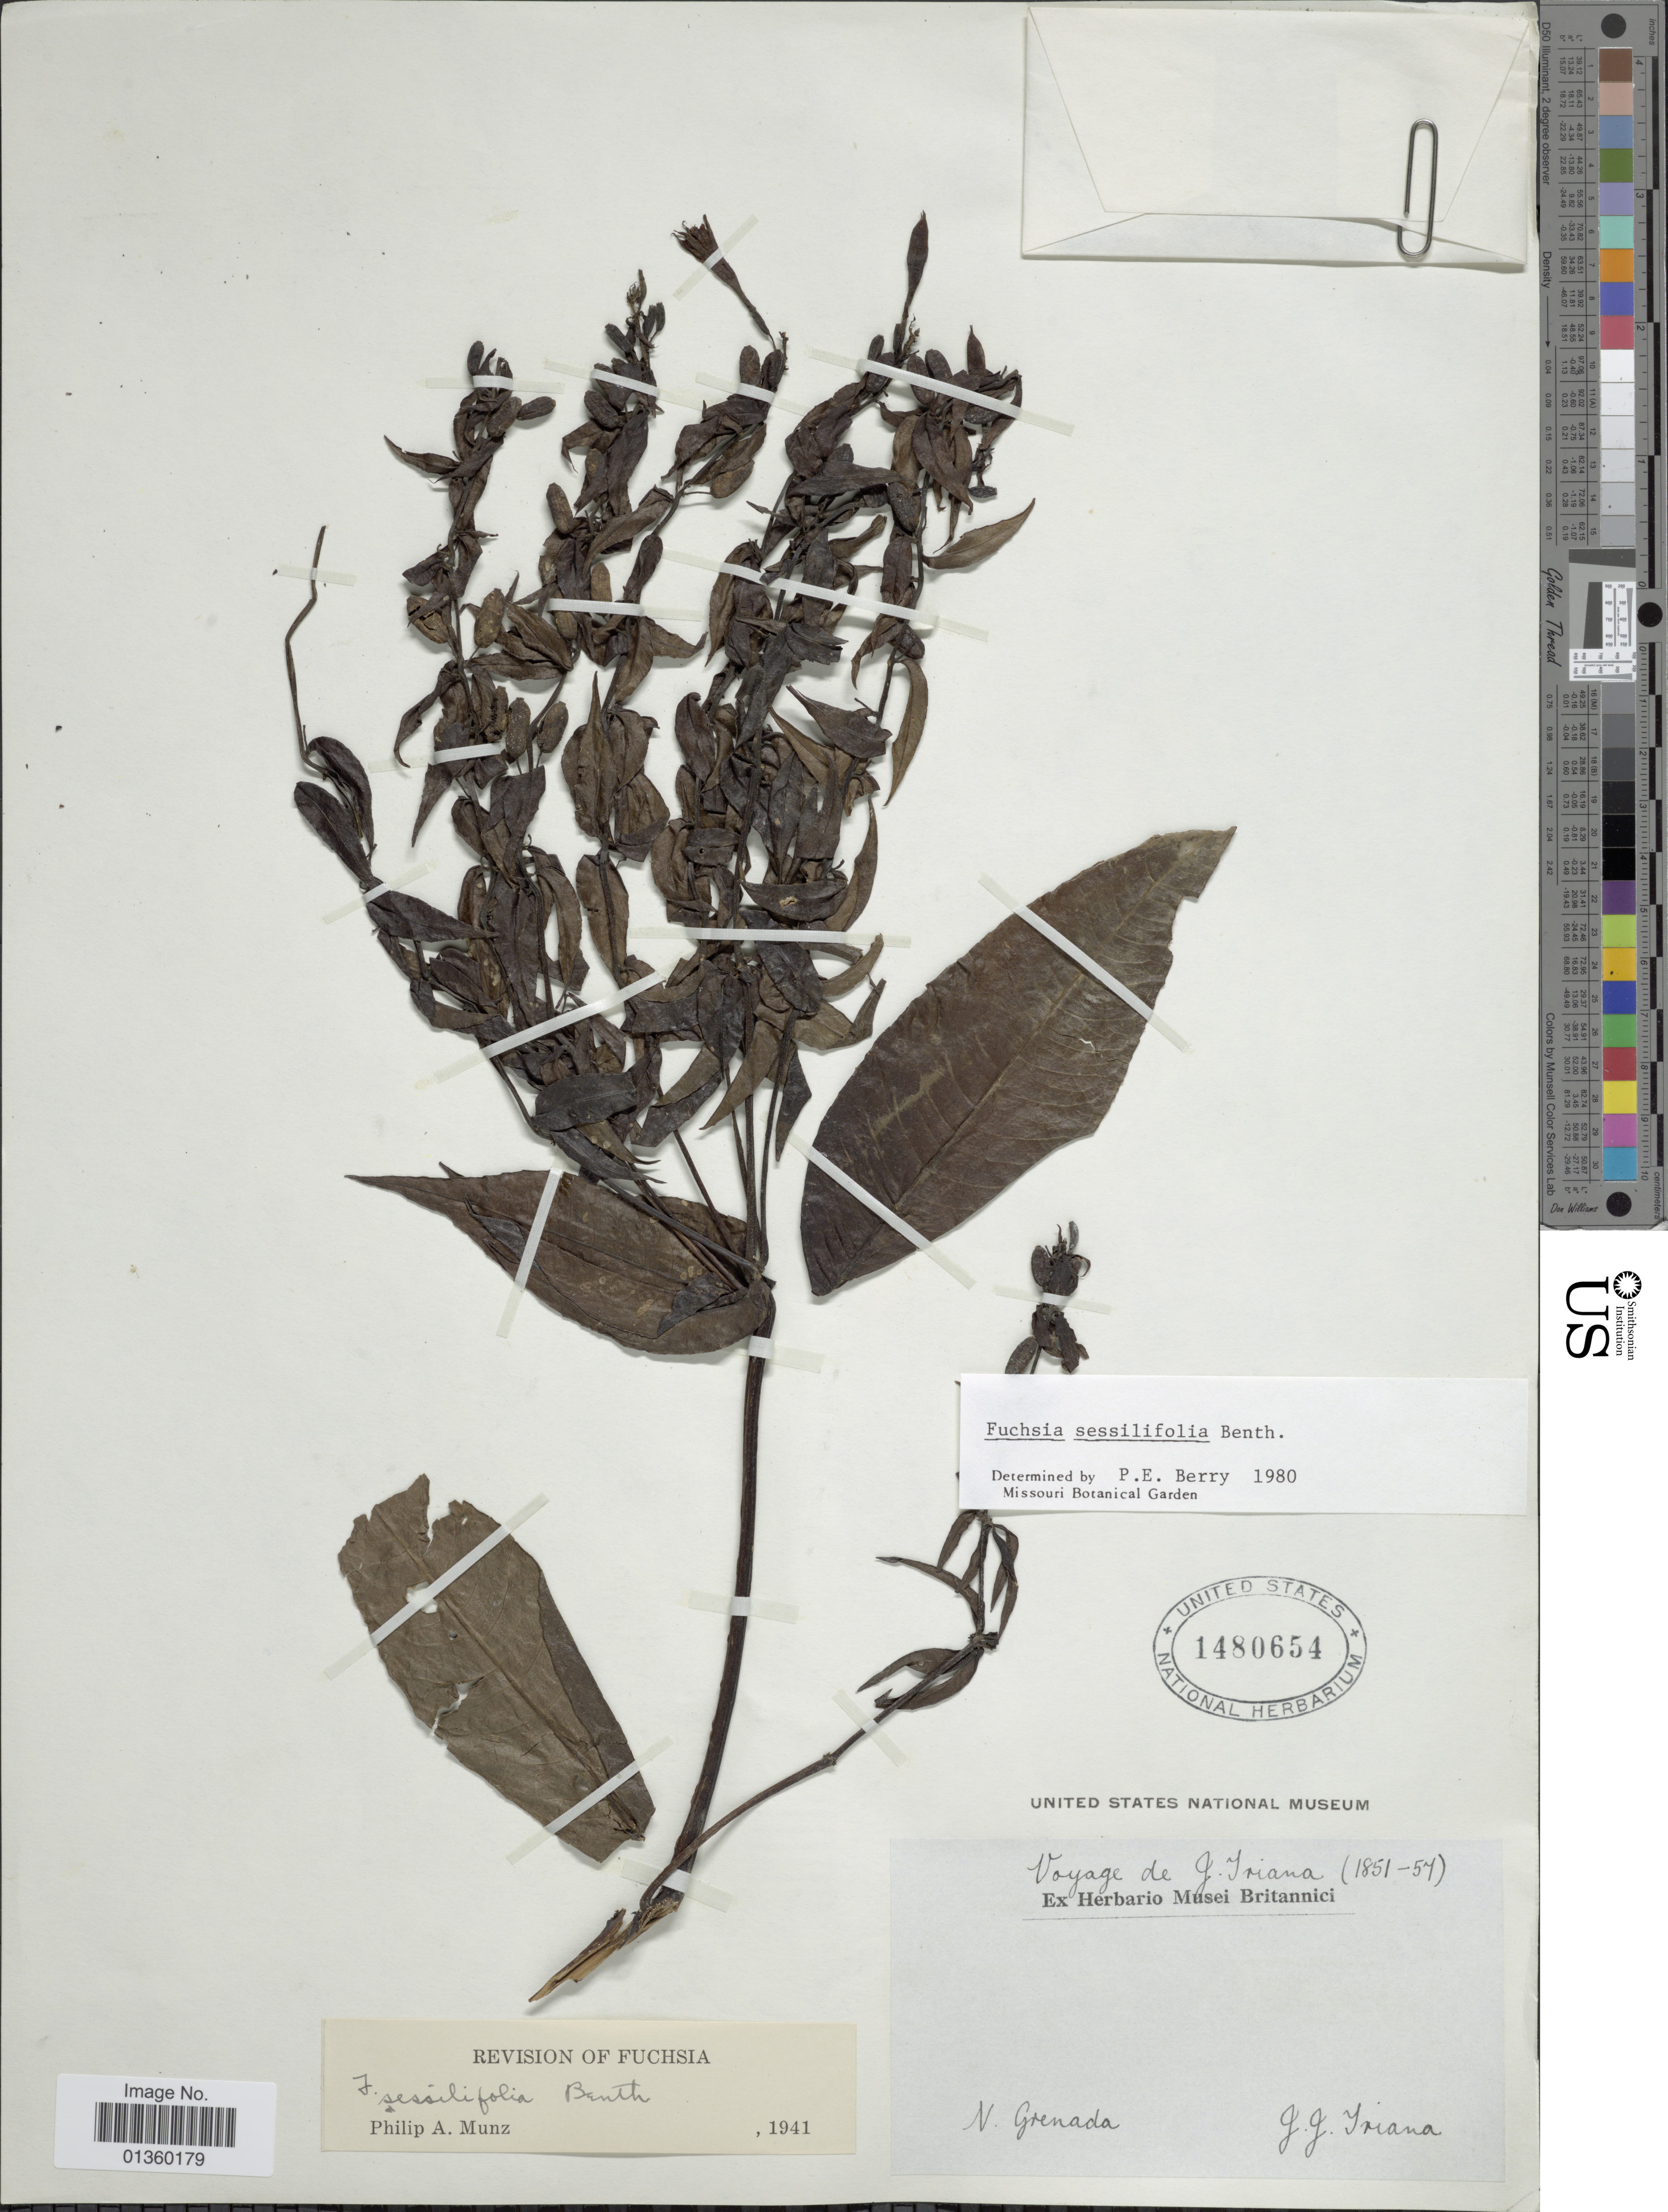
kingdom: Plantae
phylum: Tracheophyta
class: Magnoliopsida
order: Myrtales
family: Onagraceae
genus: Fuchsia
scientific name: Fuchsia sessilifolia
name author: Benth.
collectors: J. J. Triana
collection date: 1851/1857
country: Colombia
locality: N. Grenada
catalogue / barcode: US 1480654